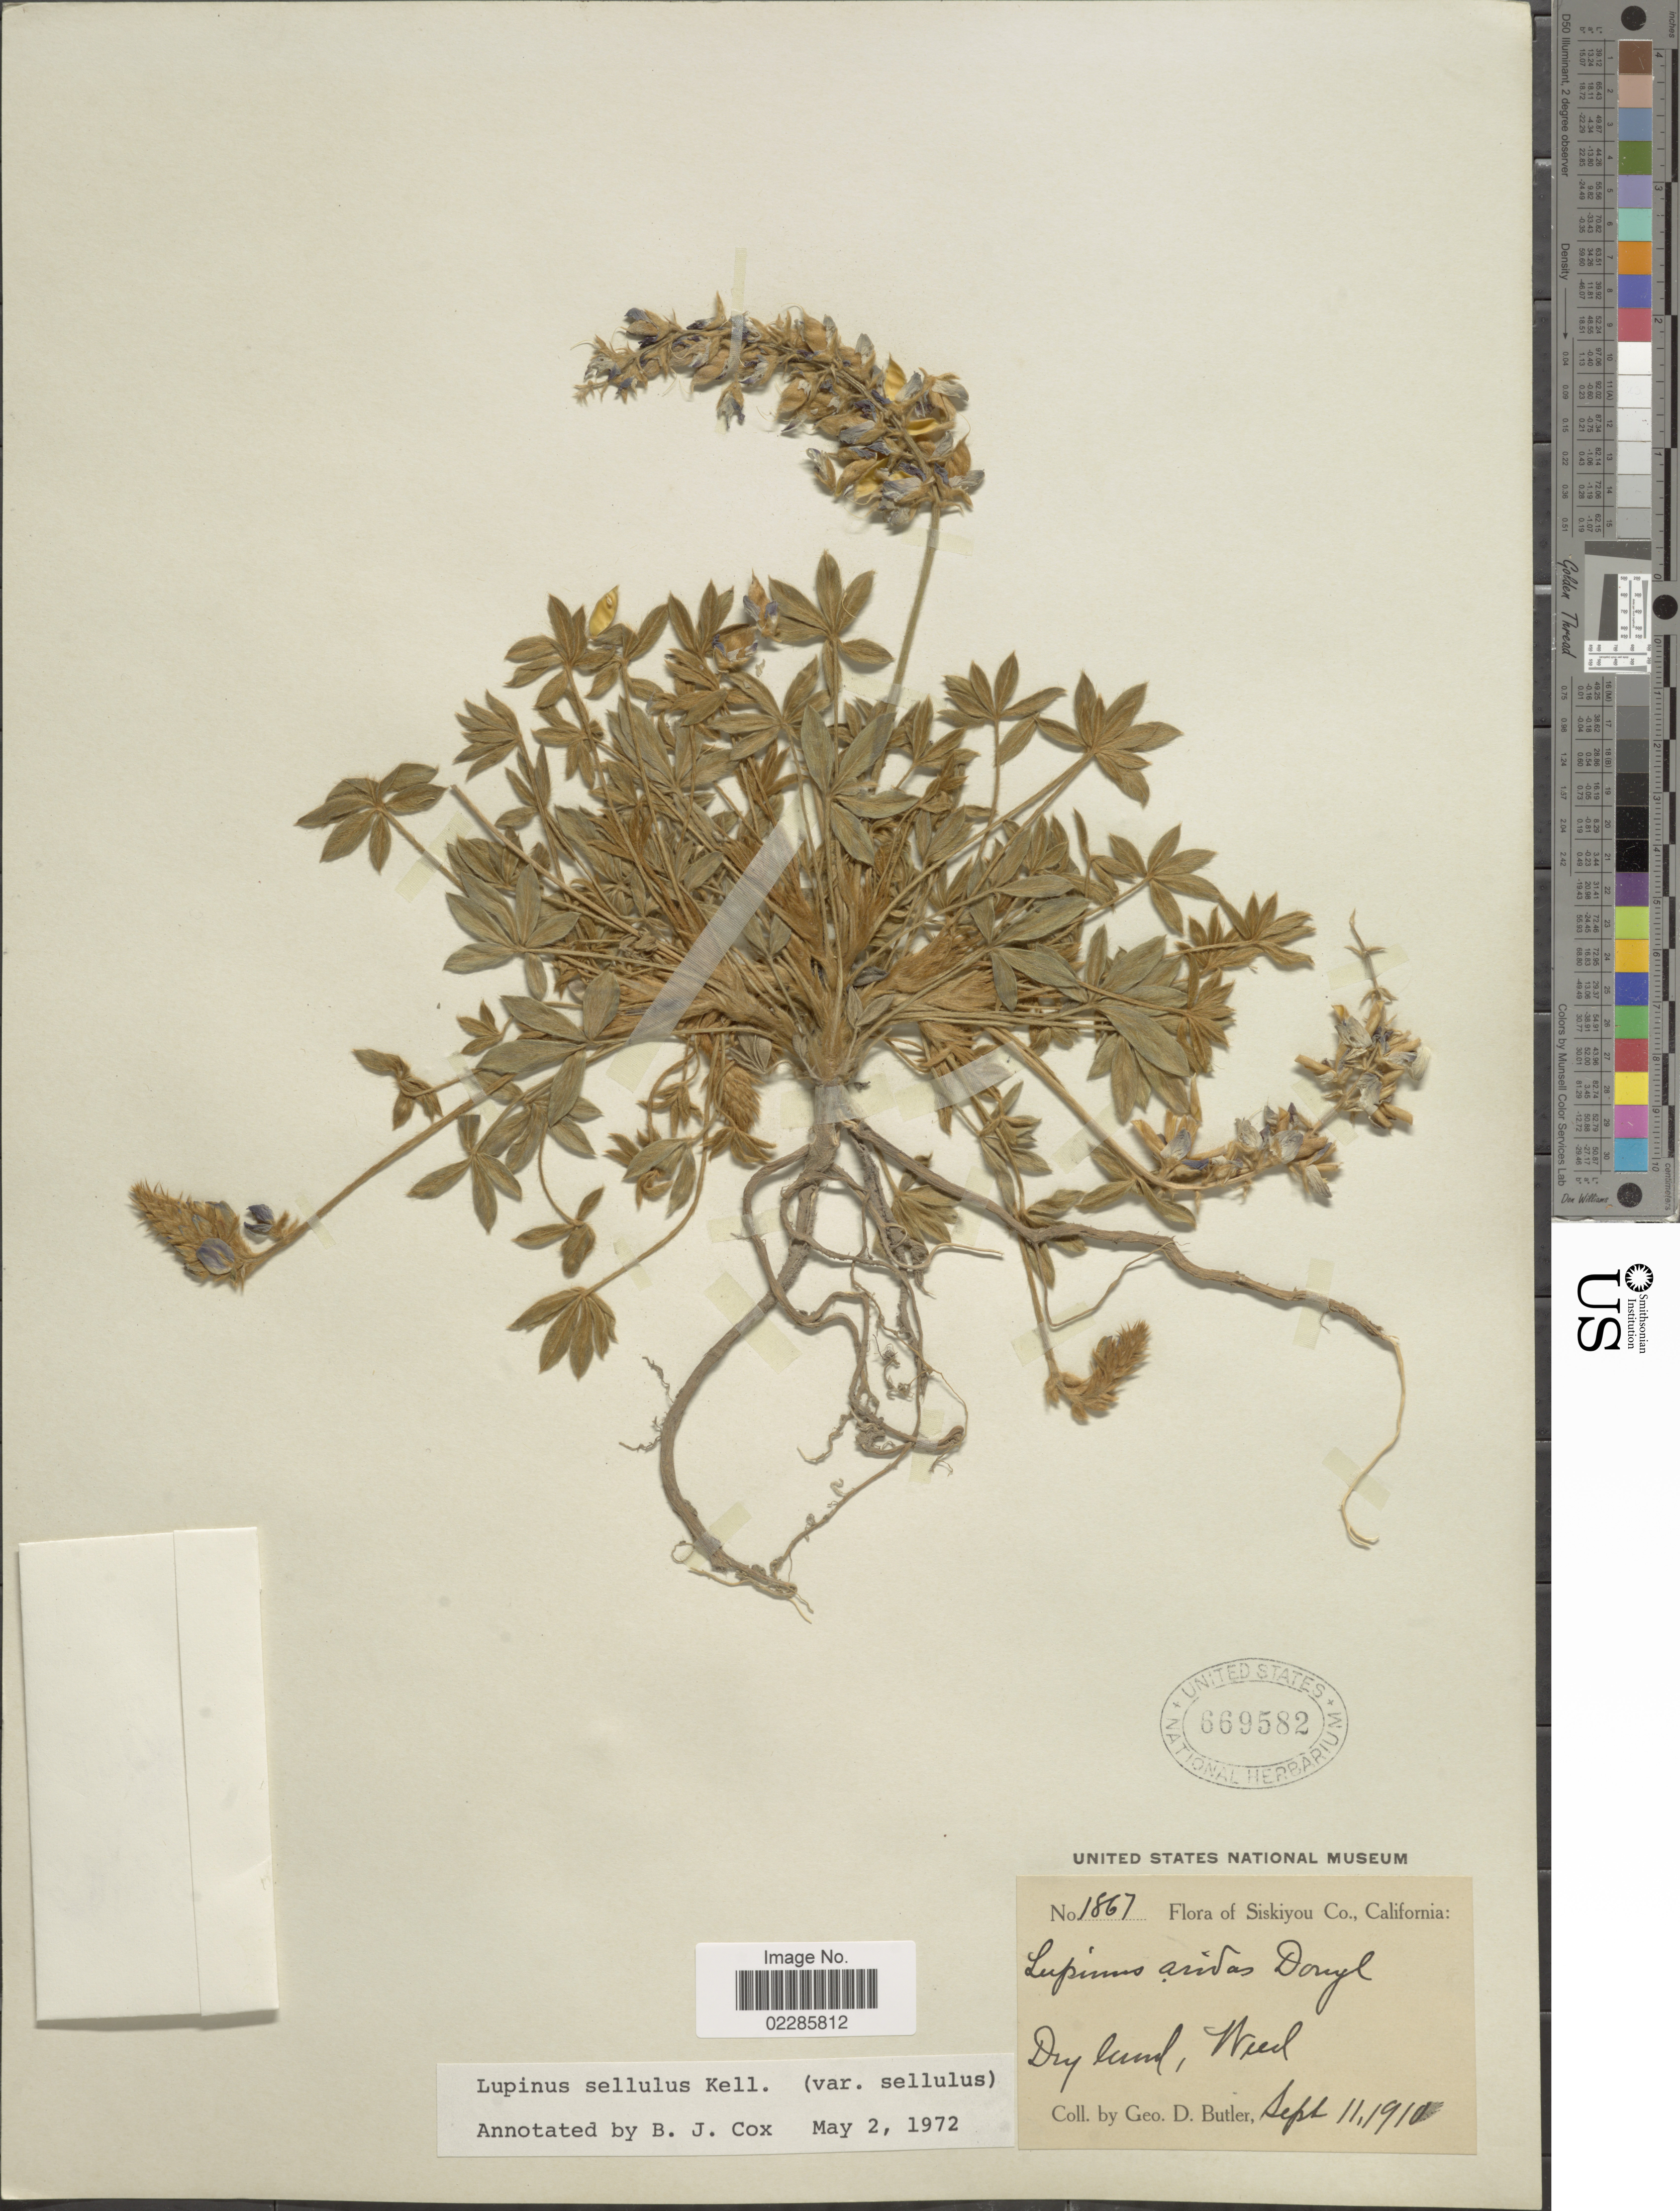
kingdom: Plantae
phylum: Tracheophyta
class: Magnoliopsida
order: Fabales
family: Fabaceae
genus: Lupinus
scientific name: Lupinus sellulus var. sellulus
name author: Kellogg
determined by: Cox, B. J.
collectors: G. D. Butler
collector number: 1867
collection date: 1910-09-11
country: United States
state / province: California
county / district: Siskiyou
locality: Siskiyou Co, Dry land Weed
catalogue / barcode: US 669582